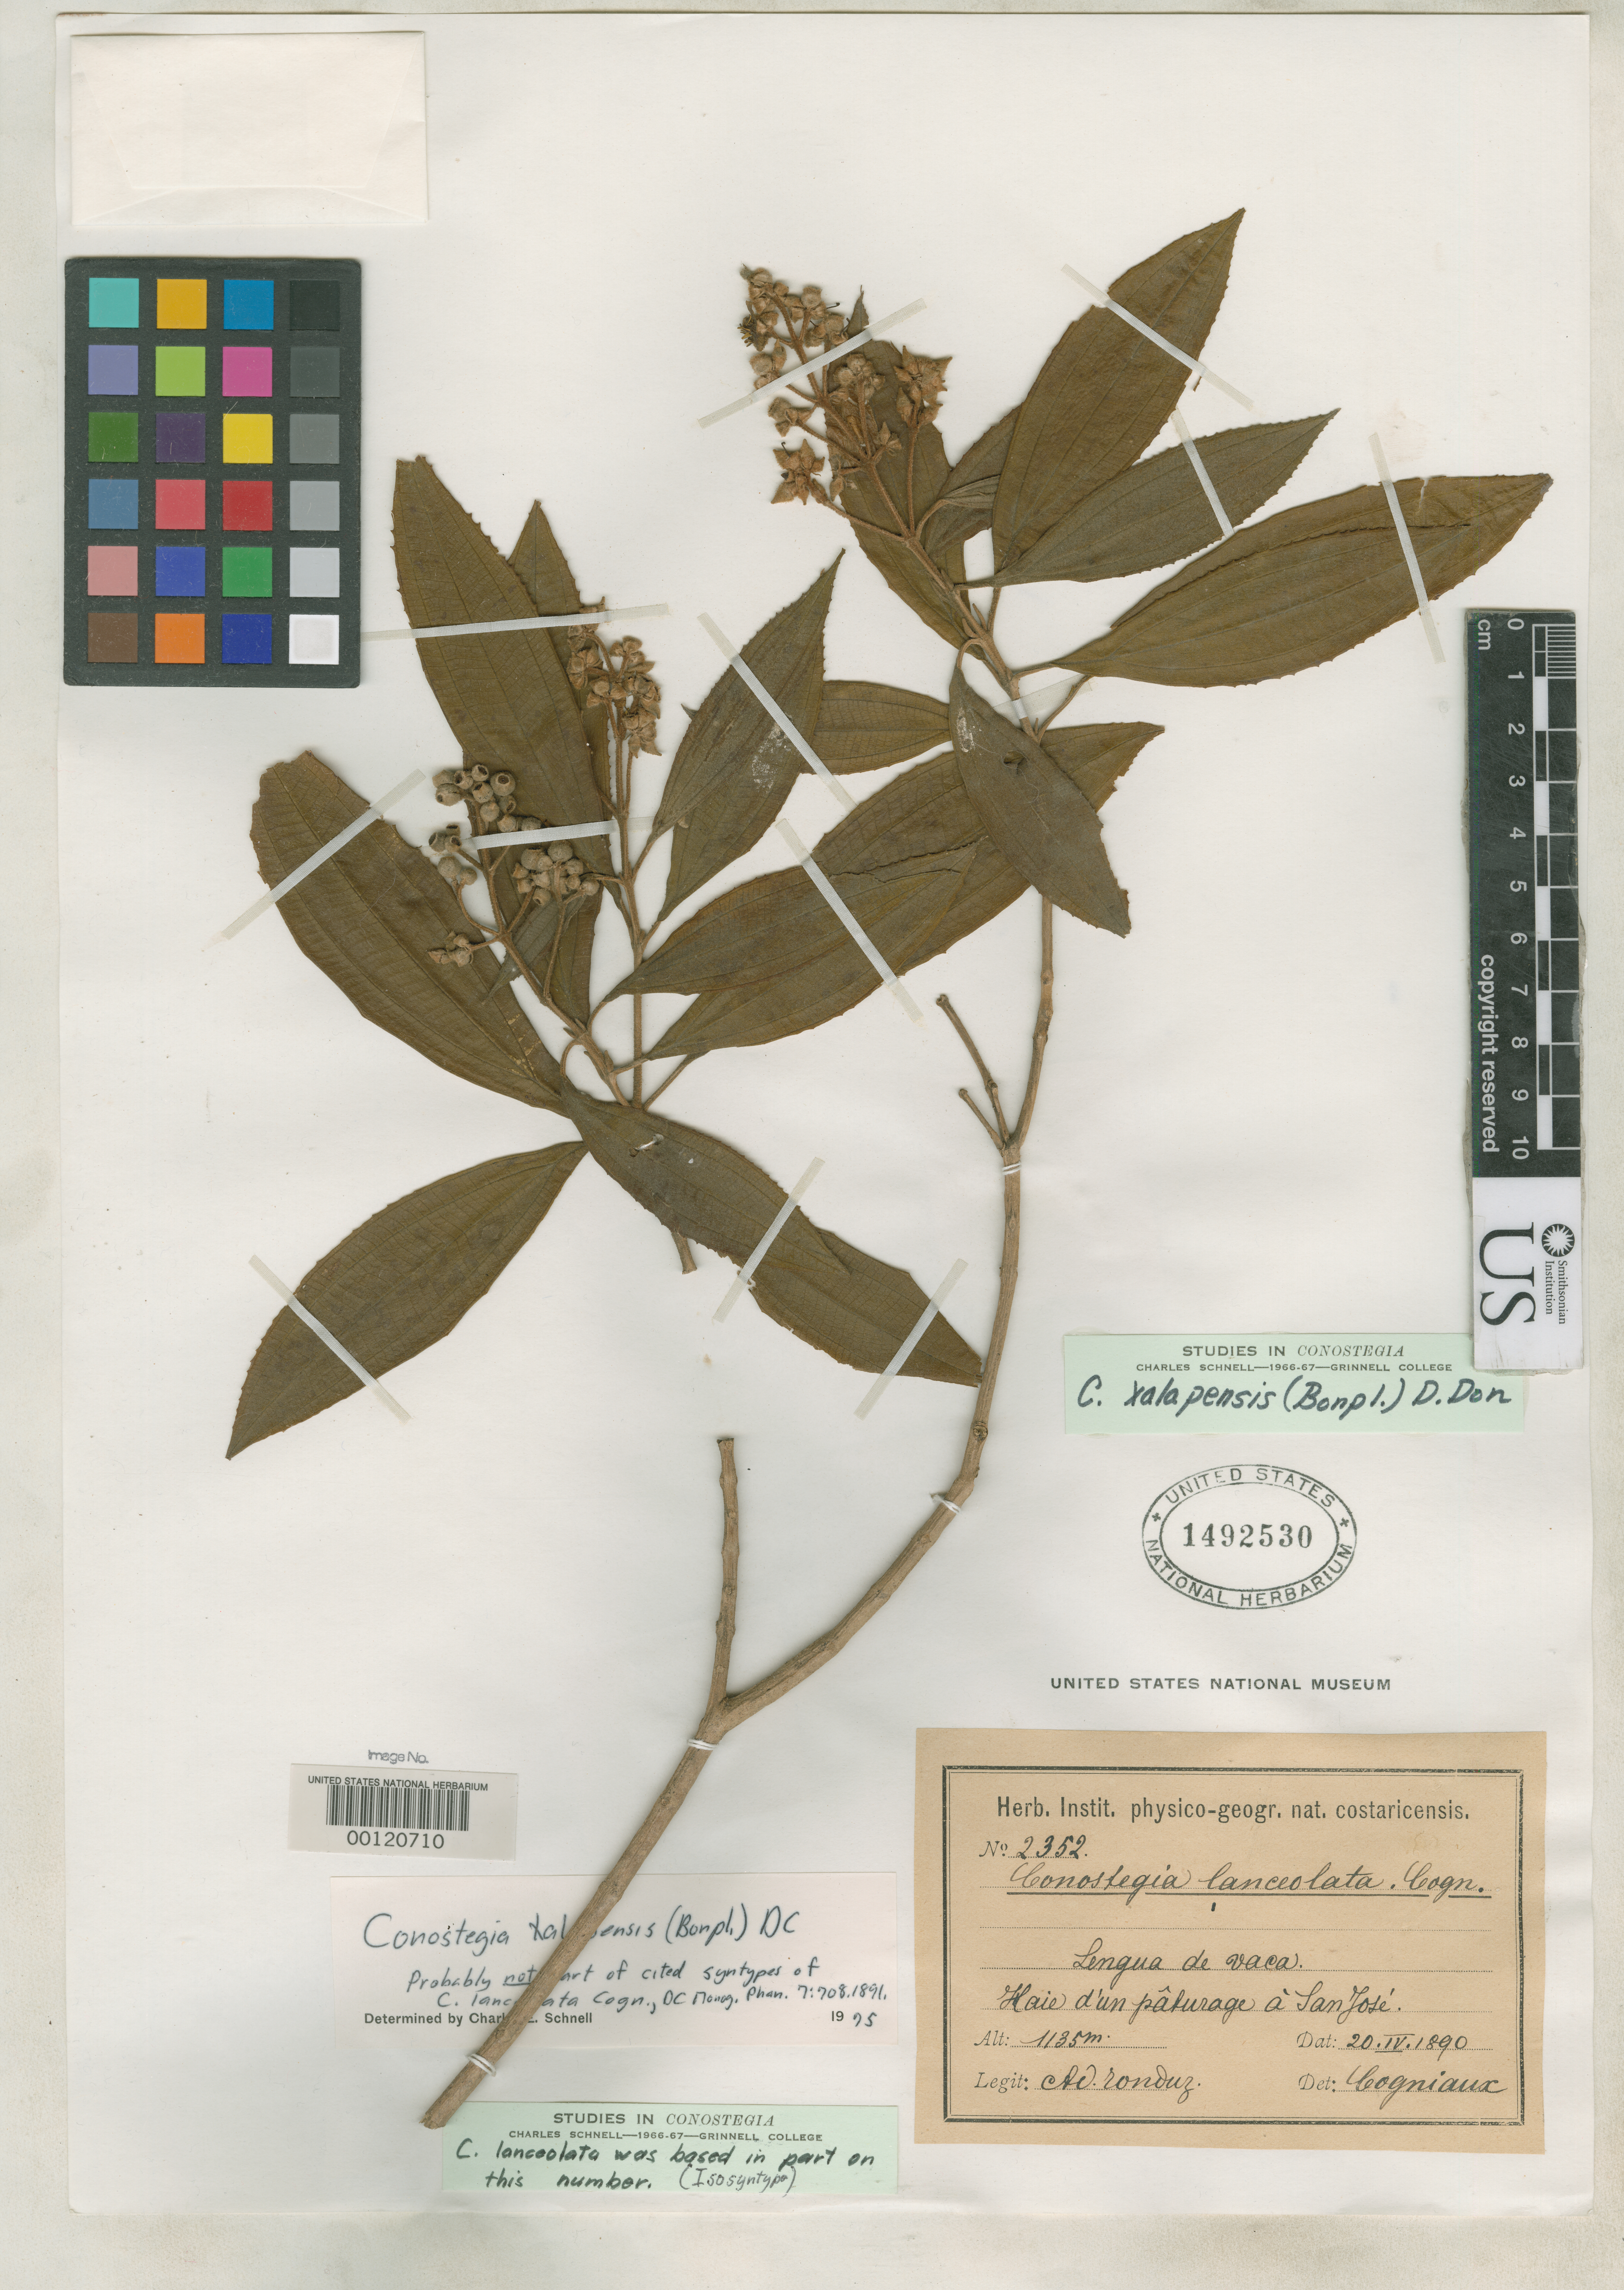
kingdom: Plantae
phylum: Tracheophyta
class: Magnoliopsida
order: Myrtales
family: Melastomataceae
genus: Conostegia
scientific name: Conostegia lanceolata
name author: Cogn. in A. DC.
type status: Isotype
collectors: A. Tonduz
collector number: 2352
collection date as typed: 20 Apr 1890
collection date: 1890-04-20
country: Costa Rica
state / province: San José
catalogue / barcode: US 1492530